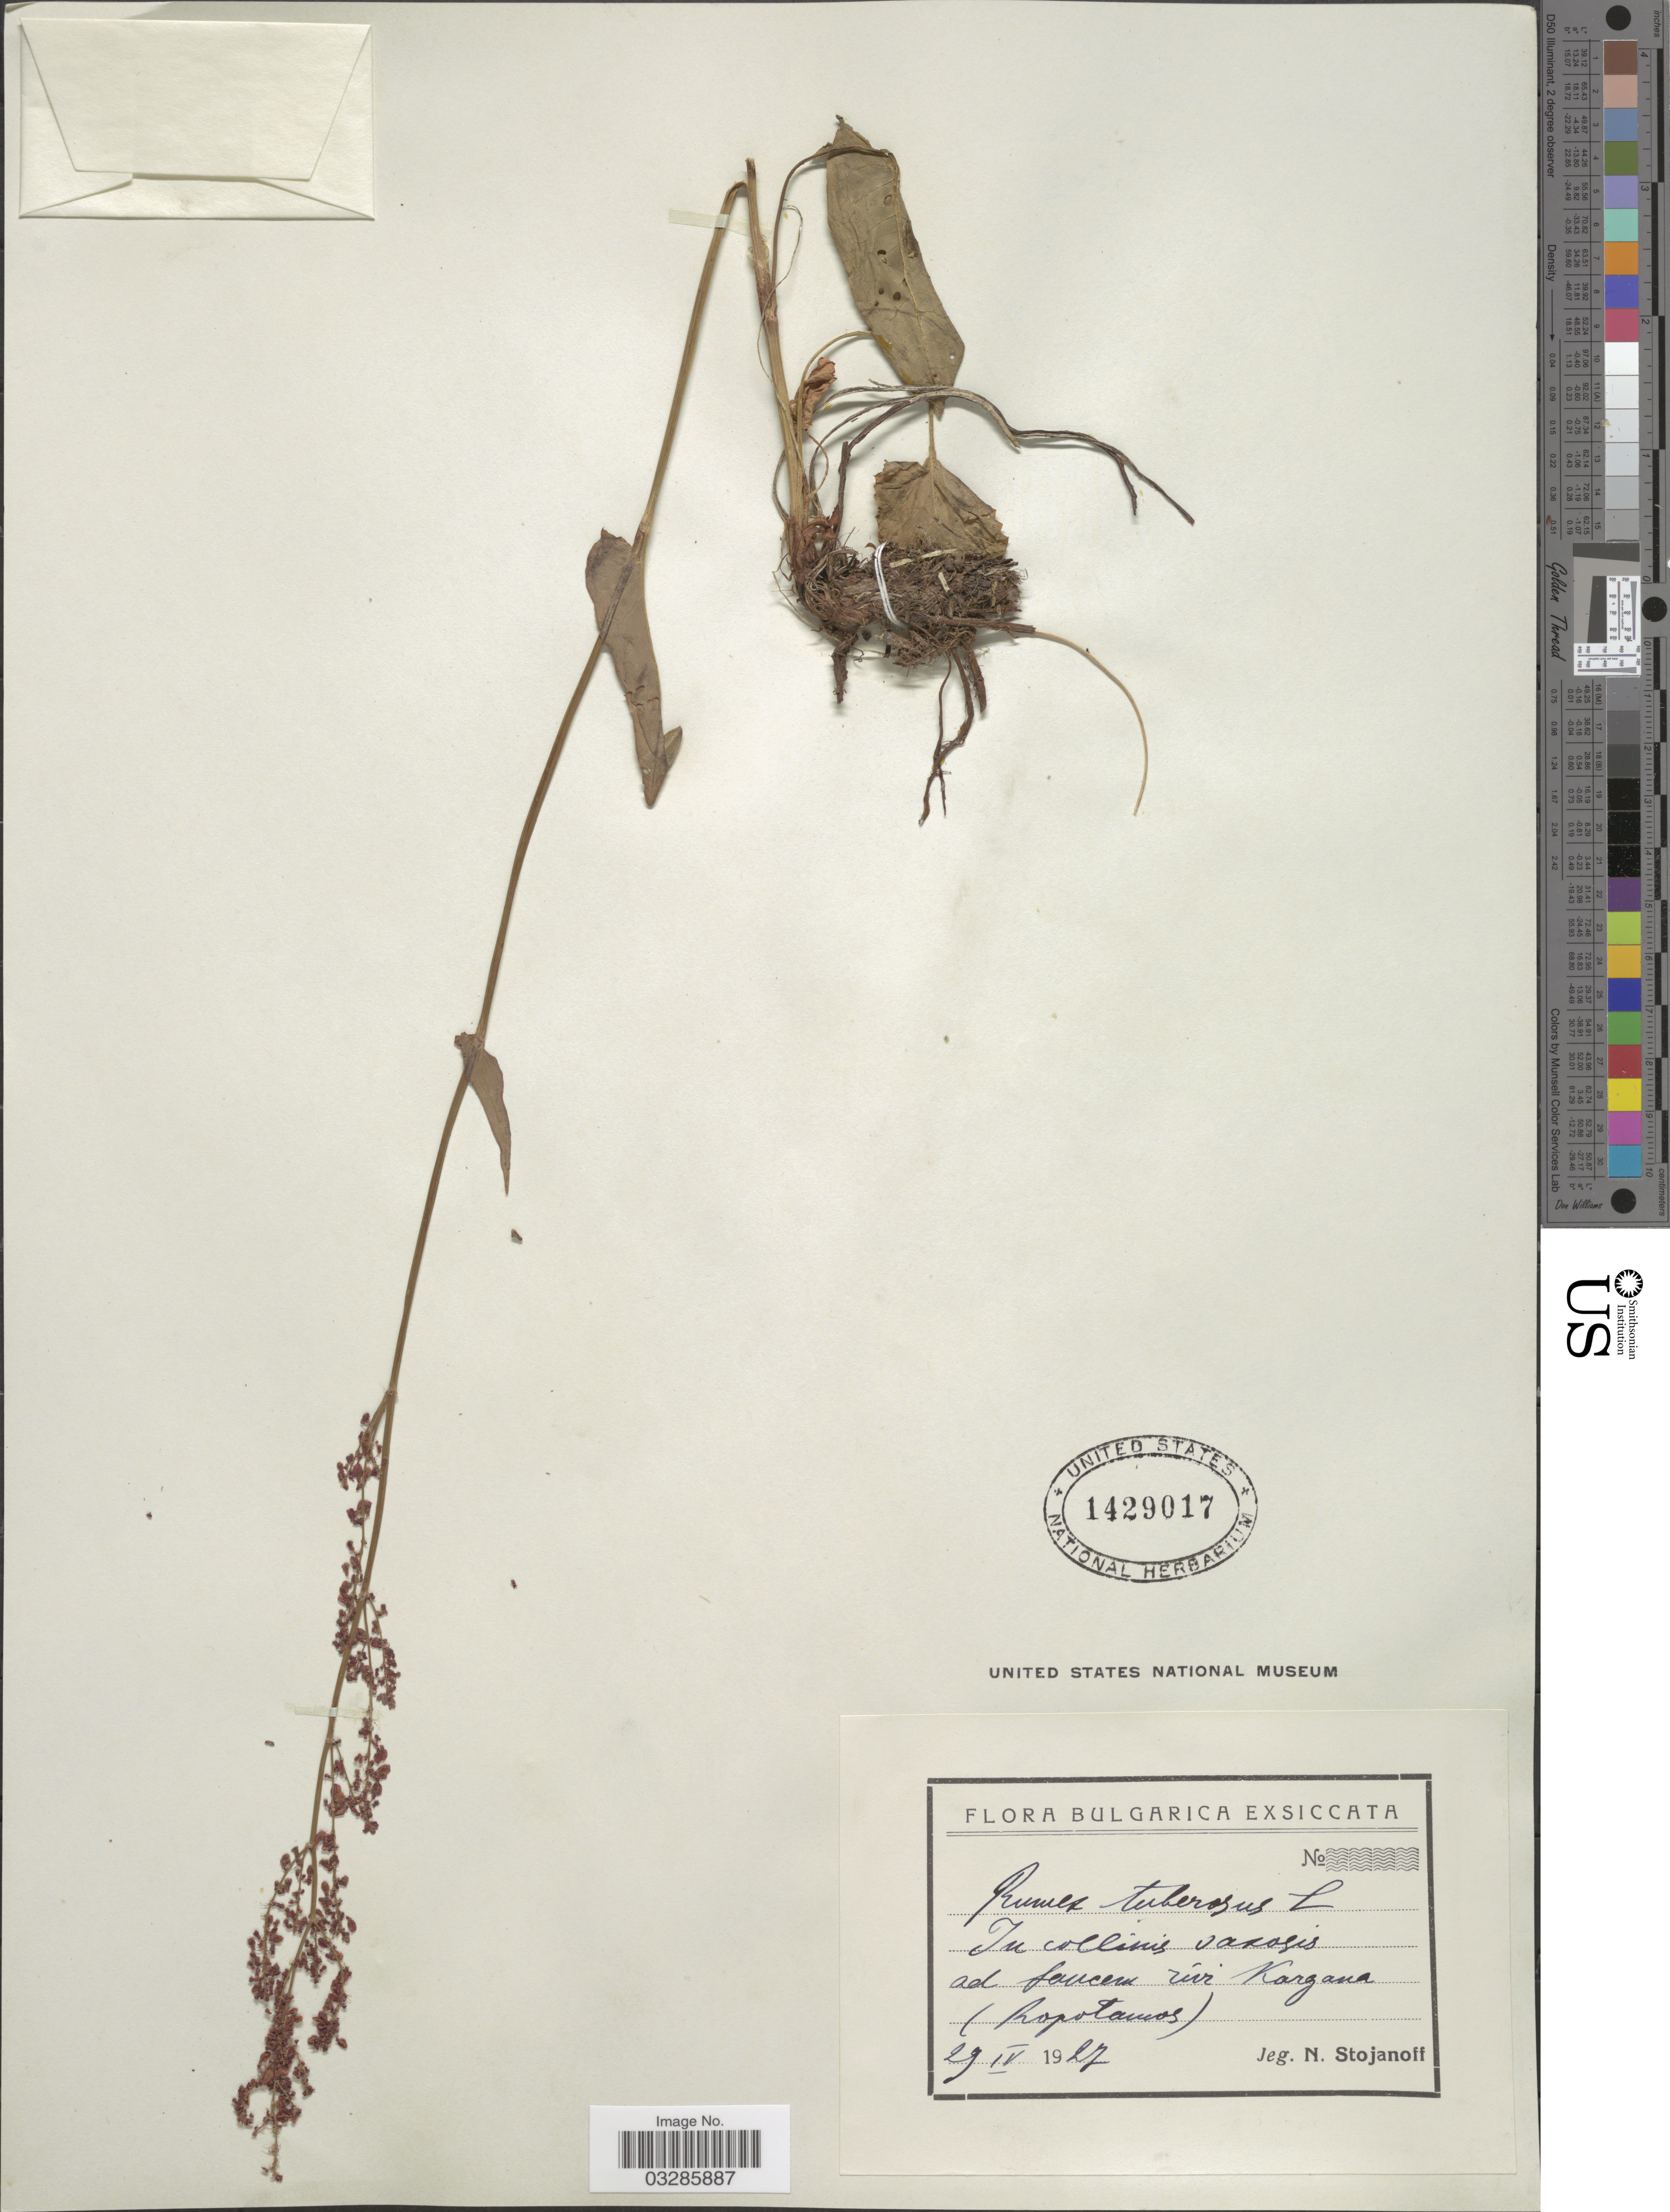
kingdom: Plantae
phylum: Tracheophyta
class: Magnoliopsida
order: Caryophyllales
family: Polygonaceae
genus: Rumex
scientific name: Rumex tuberosus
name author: L.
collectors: N. Stojanoff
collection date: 1927-04-29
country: Bulgaria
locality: In collins saxosis ad foucex [interpreted] rivi Kargana (Ropotamos).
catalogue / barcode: US 1429017